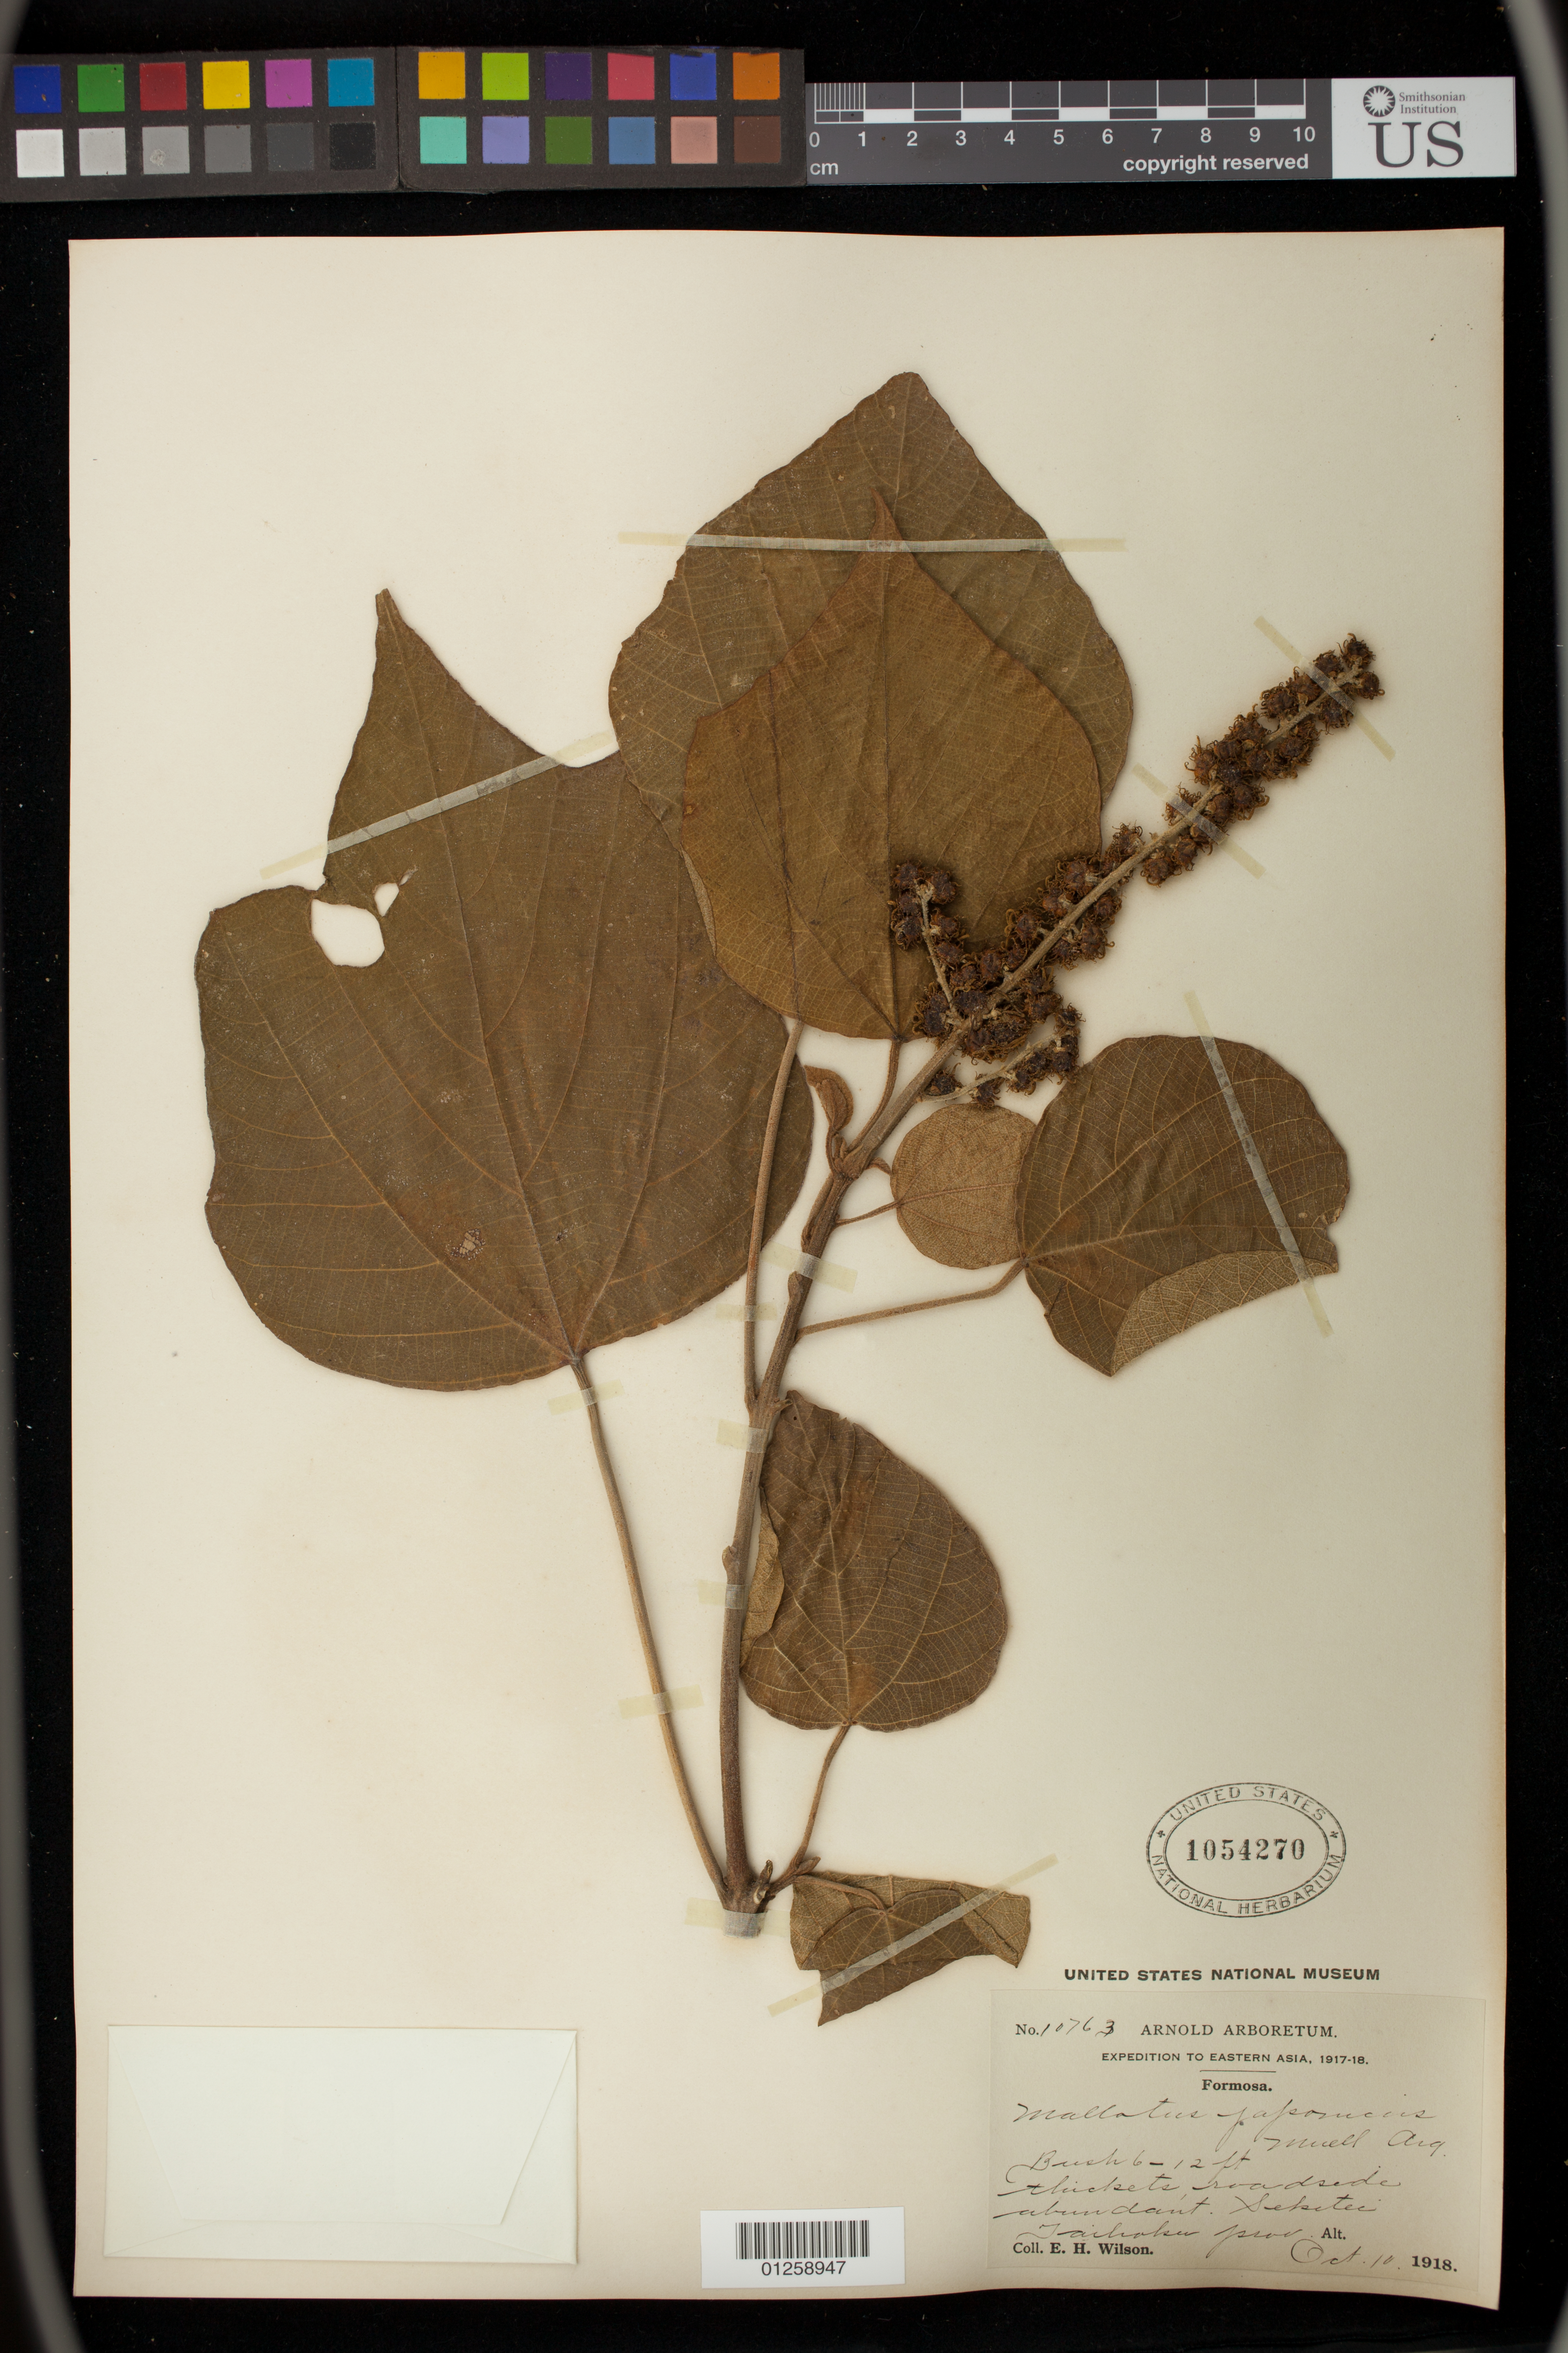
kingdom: Plantae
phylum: Tracheophyta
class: Magnoliopsida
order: Malpighiales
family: Euphorbiaceae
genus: Mallotus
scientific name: Mallotus japonicus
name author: (Spreng.) Müll. Arg.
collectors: E. H. Wilson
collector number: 10763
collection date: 1918-10-10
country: Taiwan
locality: Sekitei,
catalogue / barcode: US 1054270